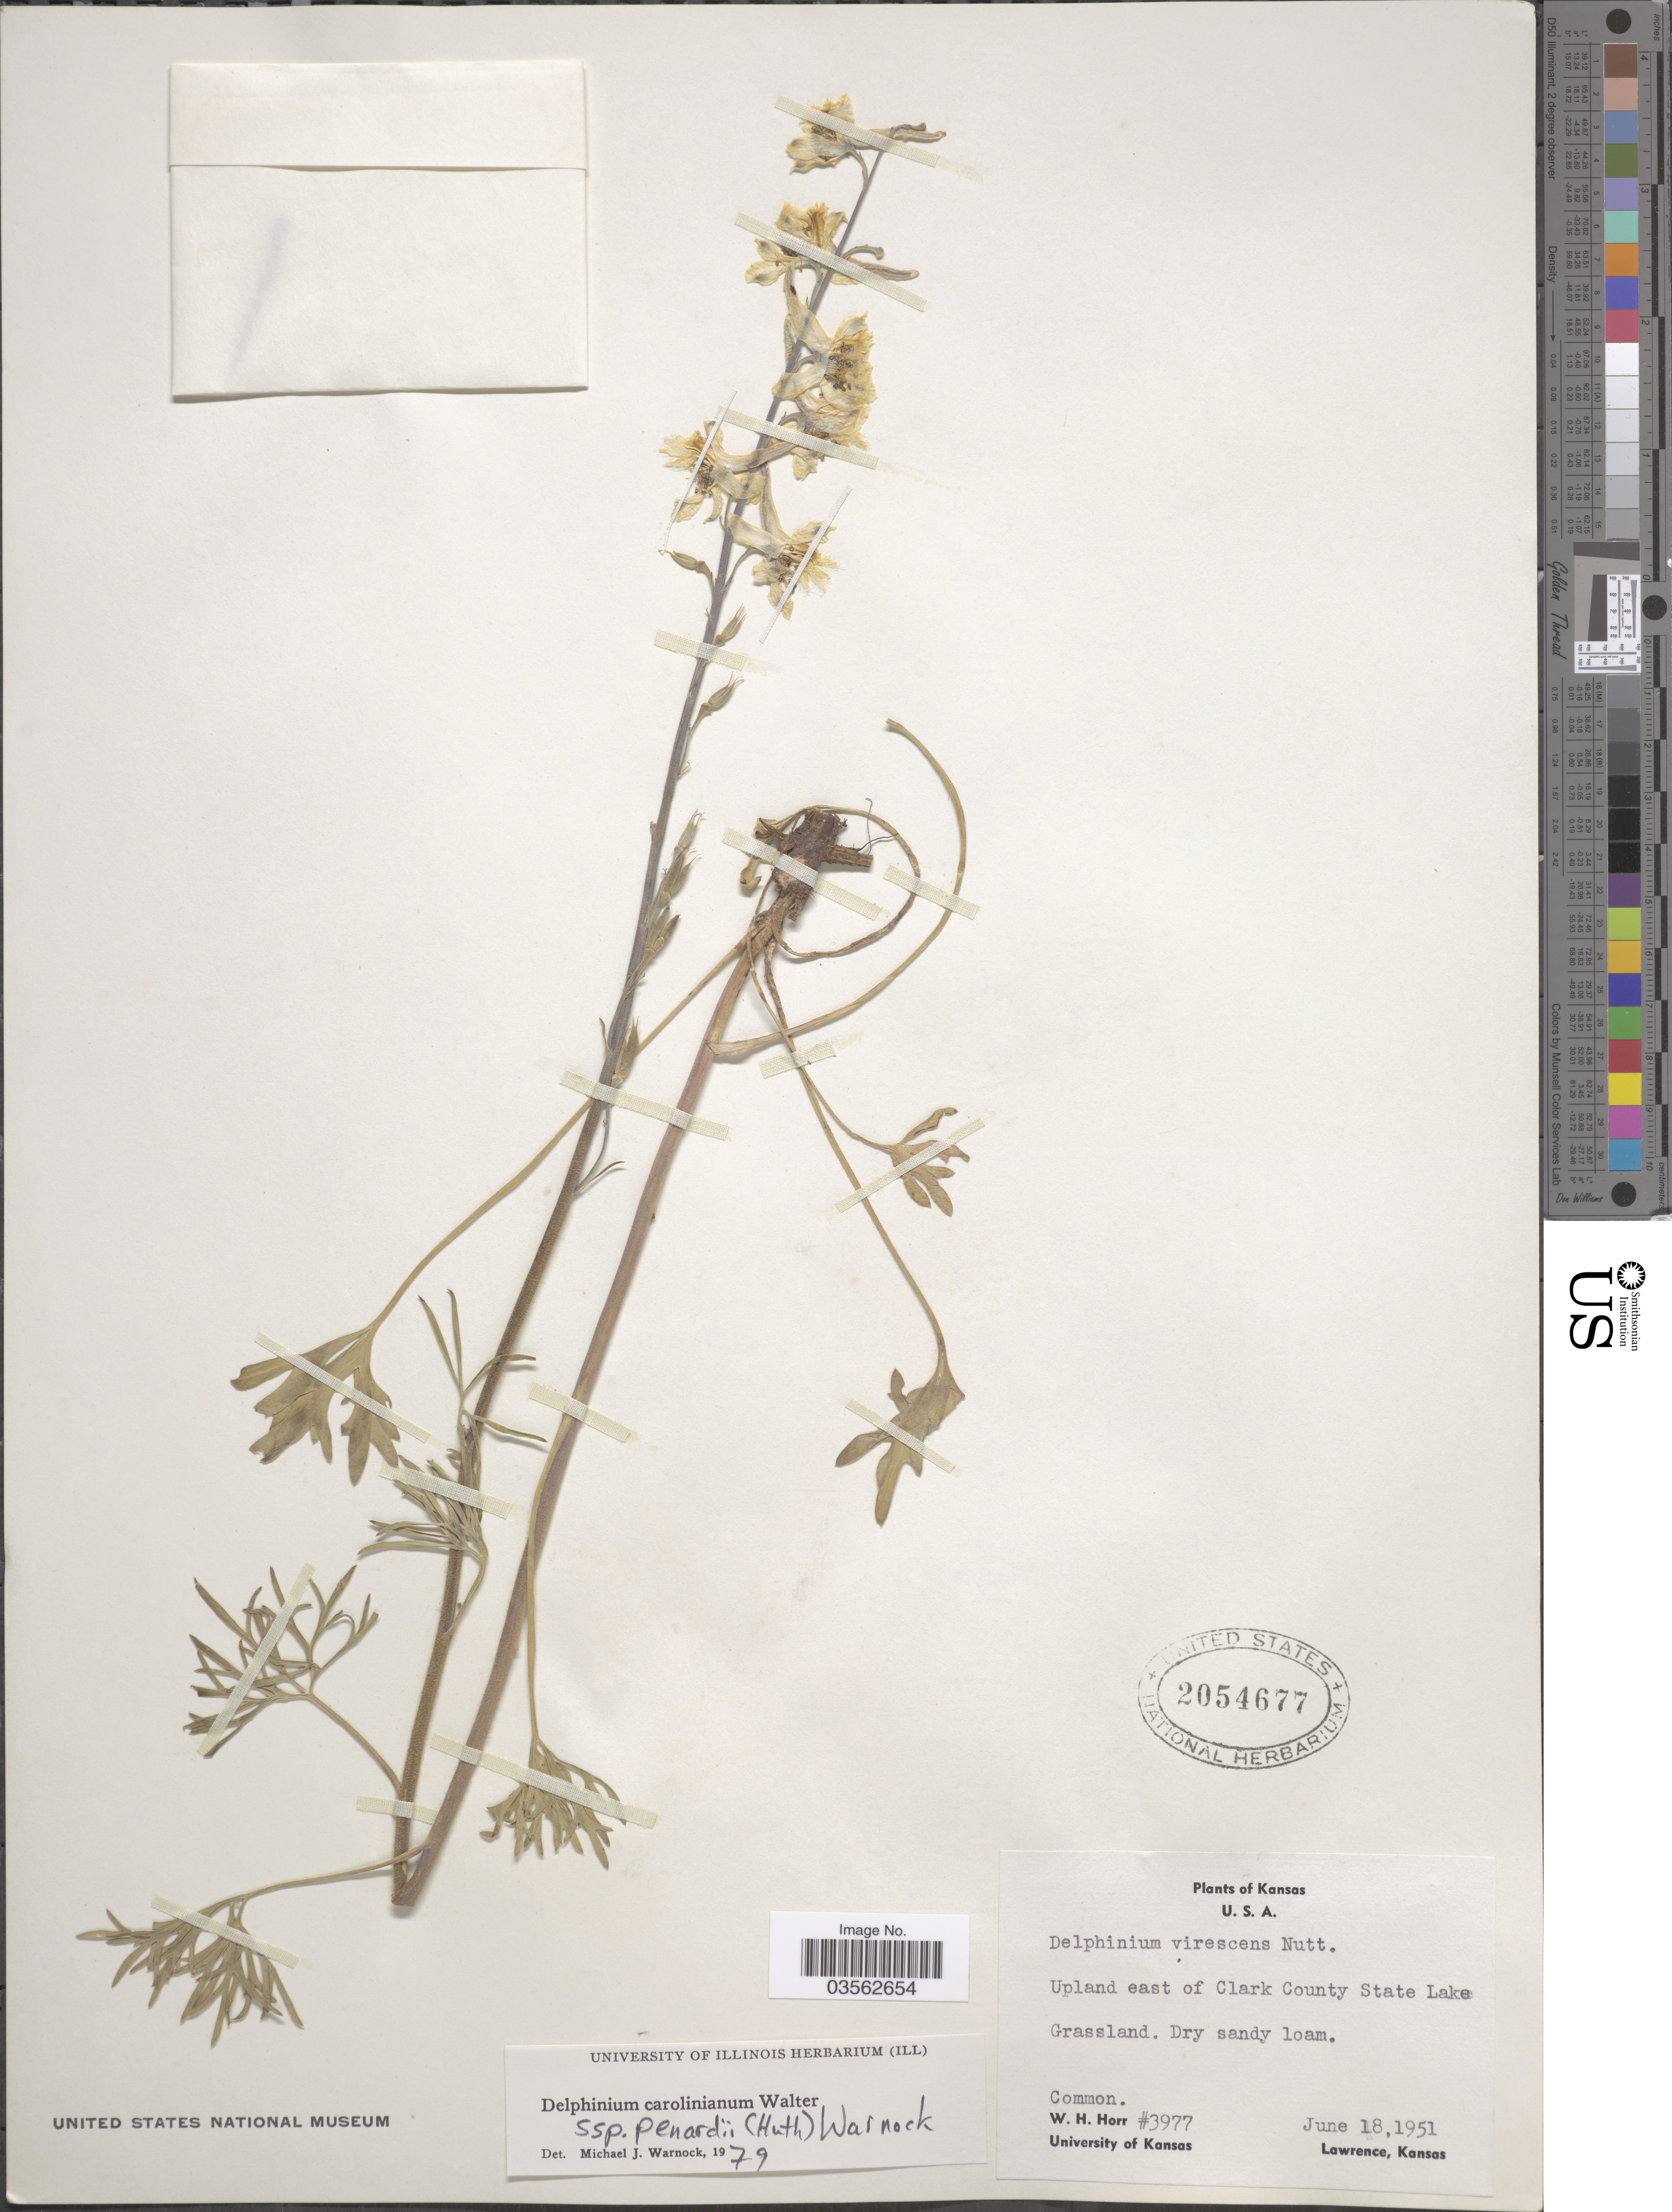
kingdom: Plantae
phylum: Tracheophyta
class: Magnoliopsida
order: Ranunculales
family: Ranunculaceae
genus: Delphinium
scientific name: Delphinium carolinianum subsp. penardii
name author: (Huth) M.J. Warnock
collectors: W. H. Horr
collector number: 3977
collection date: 1951-06-18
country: United States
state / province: Kansas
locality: U.S.A. Upland east of Clark County State Lake.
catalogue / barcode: US 2054677